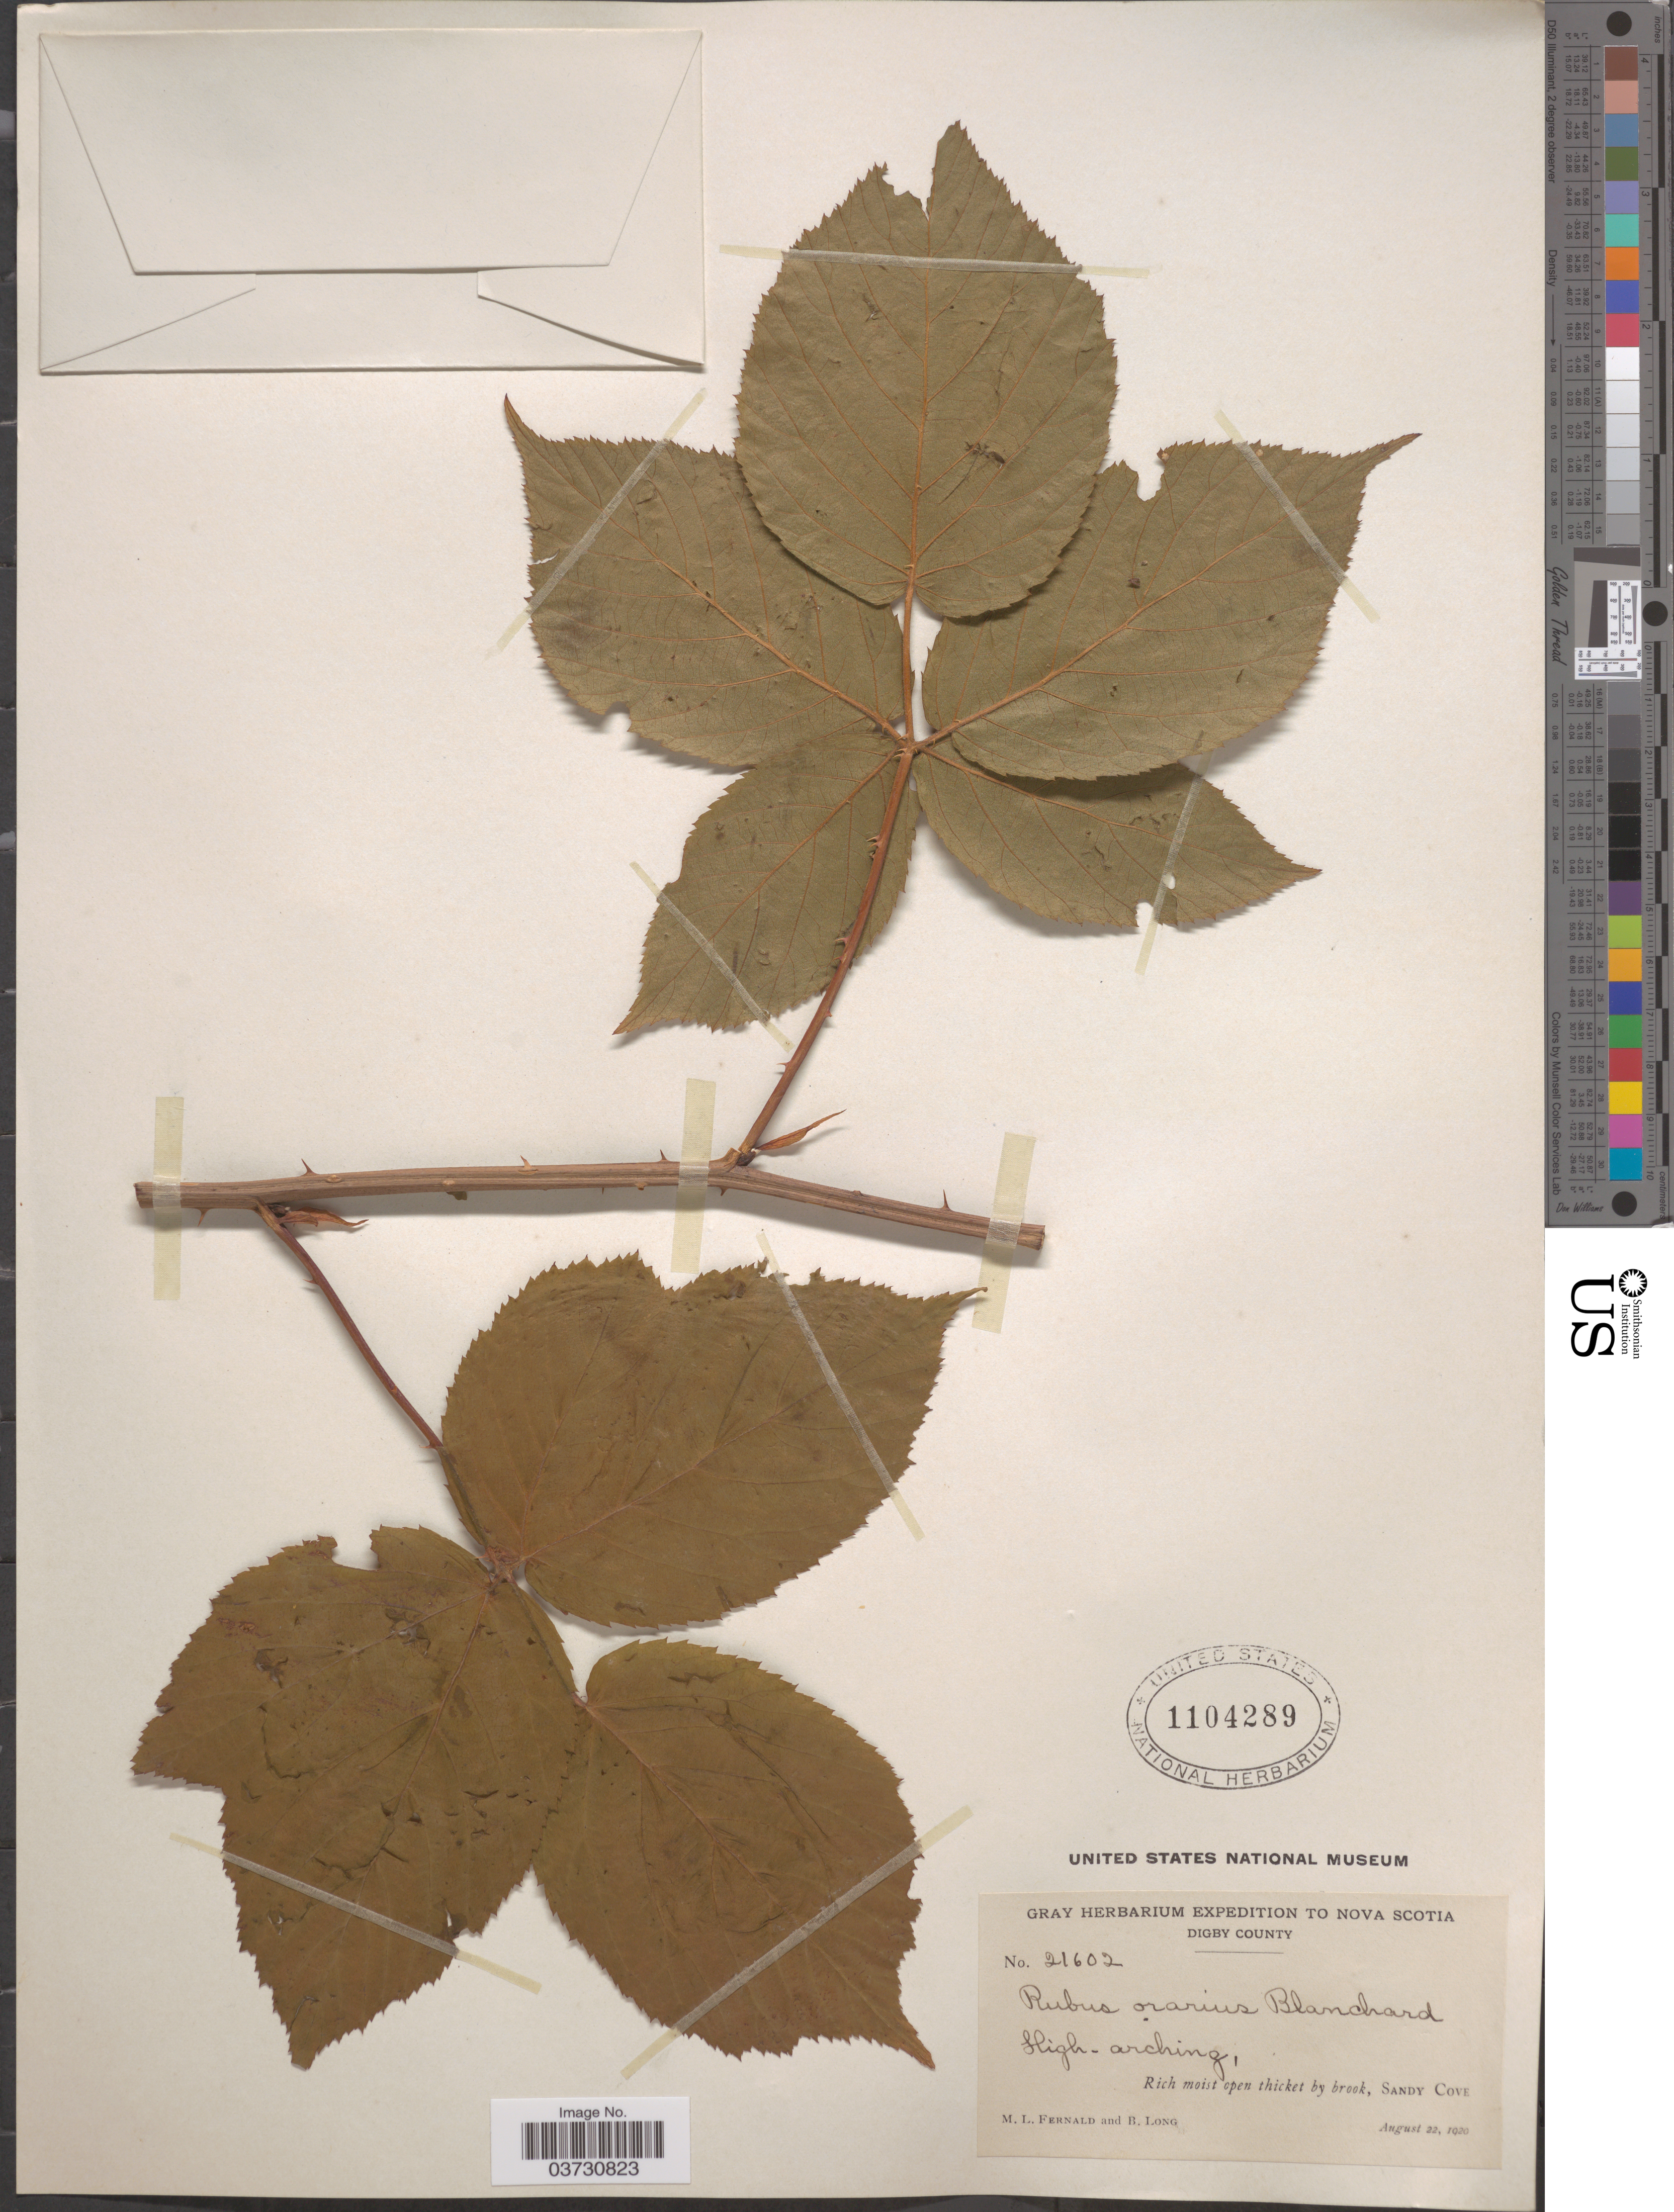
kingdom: Plantae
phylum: Tracheophyta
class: Magnoliopsida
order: Rosales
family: Rosaceae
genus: Rubus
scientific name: Rubus pergratus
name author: Blanch.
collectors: M. L. Fernald & B. Long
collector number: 21602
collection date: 1920-08-22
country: Canada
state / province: Nova Scotia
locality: Digby County. Sandy Cove.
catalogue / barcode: US 1104289